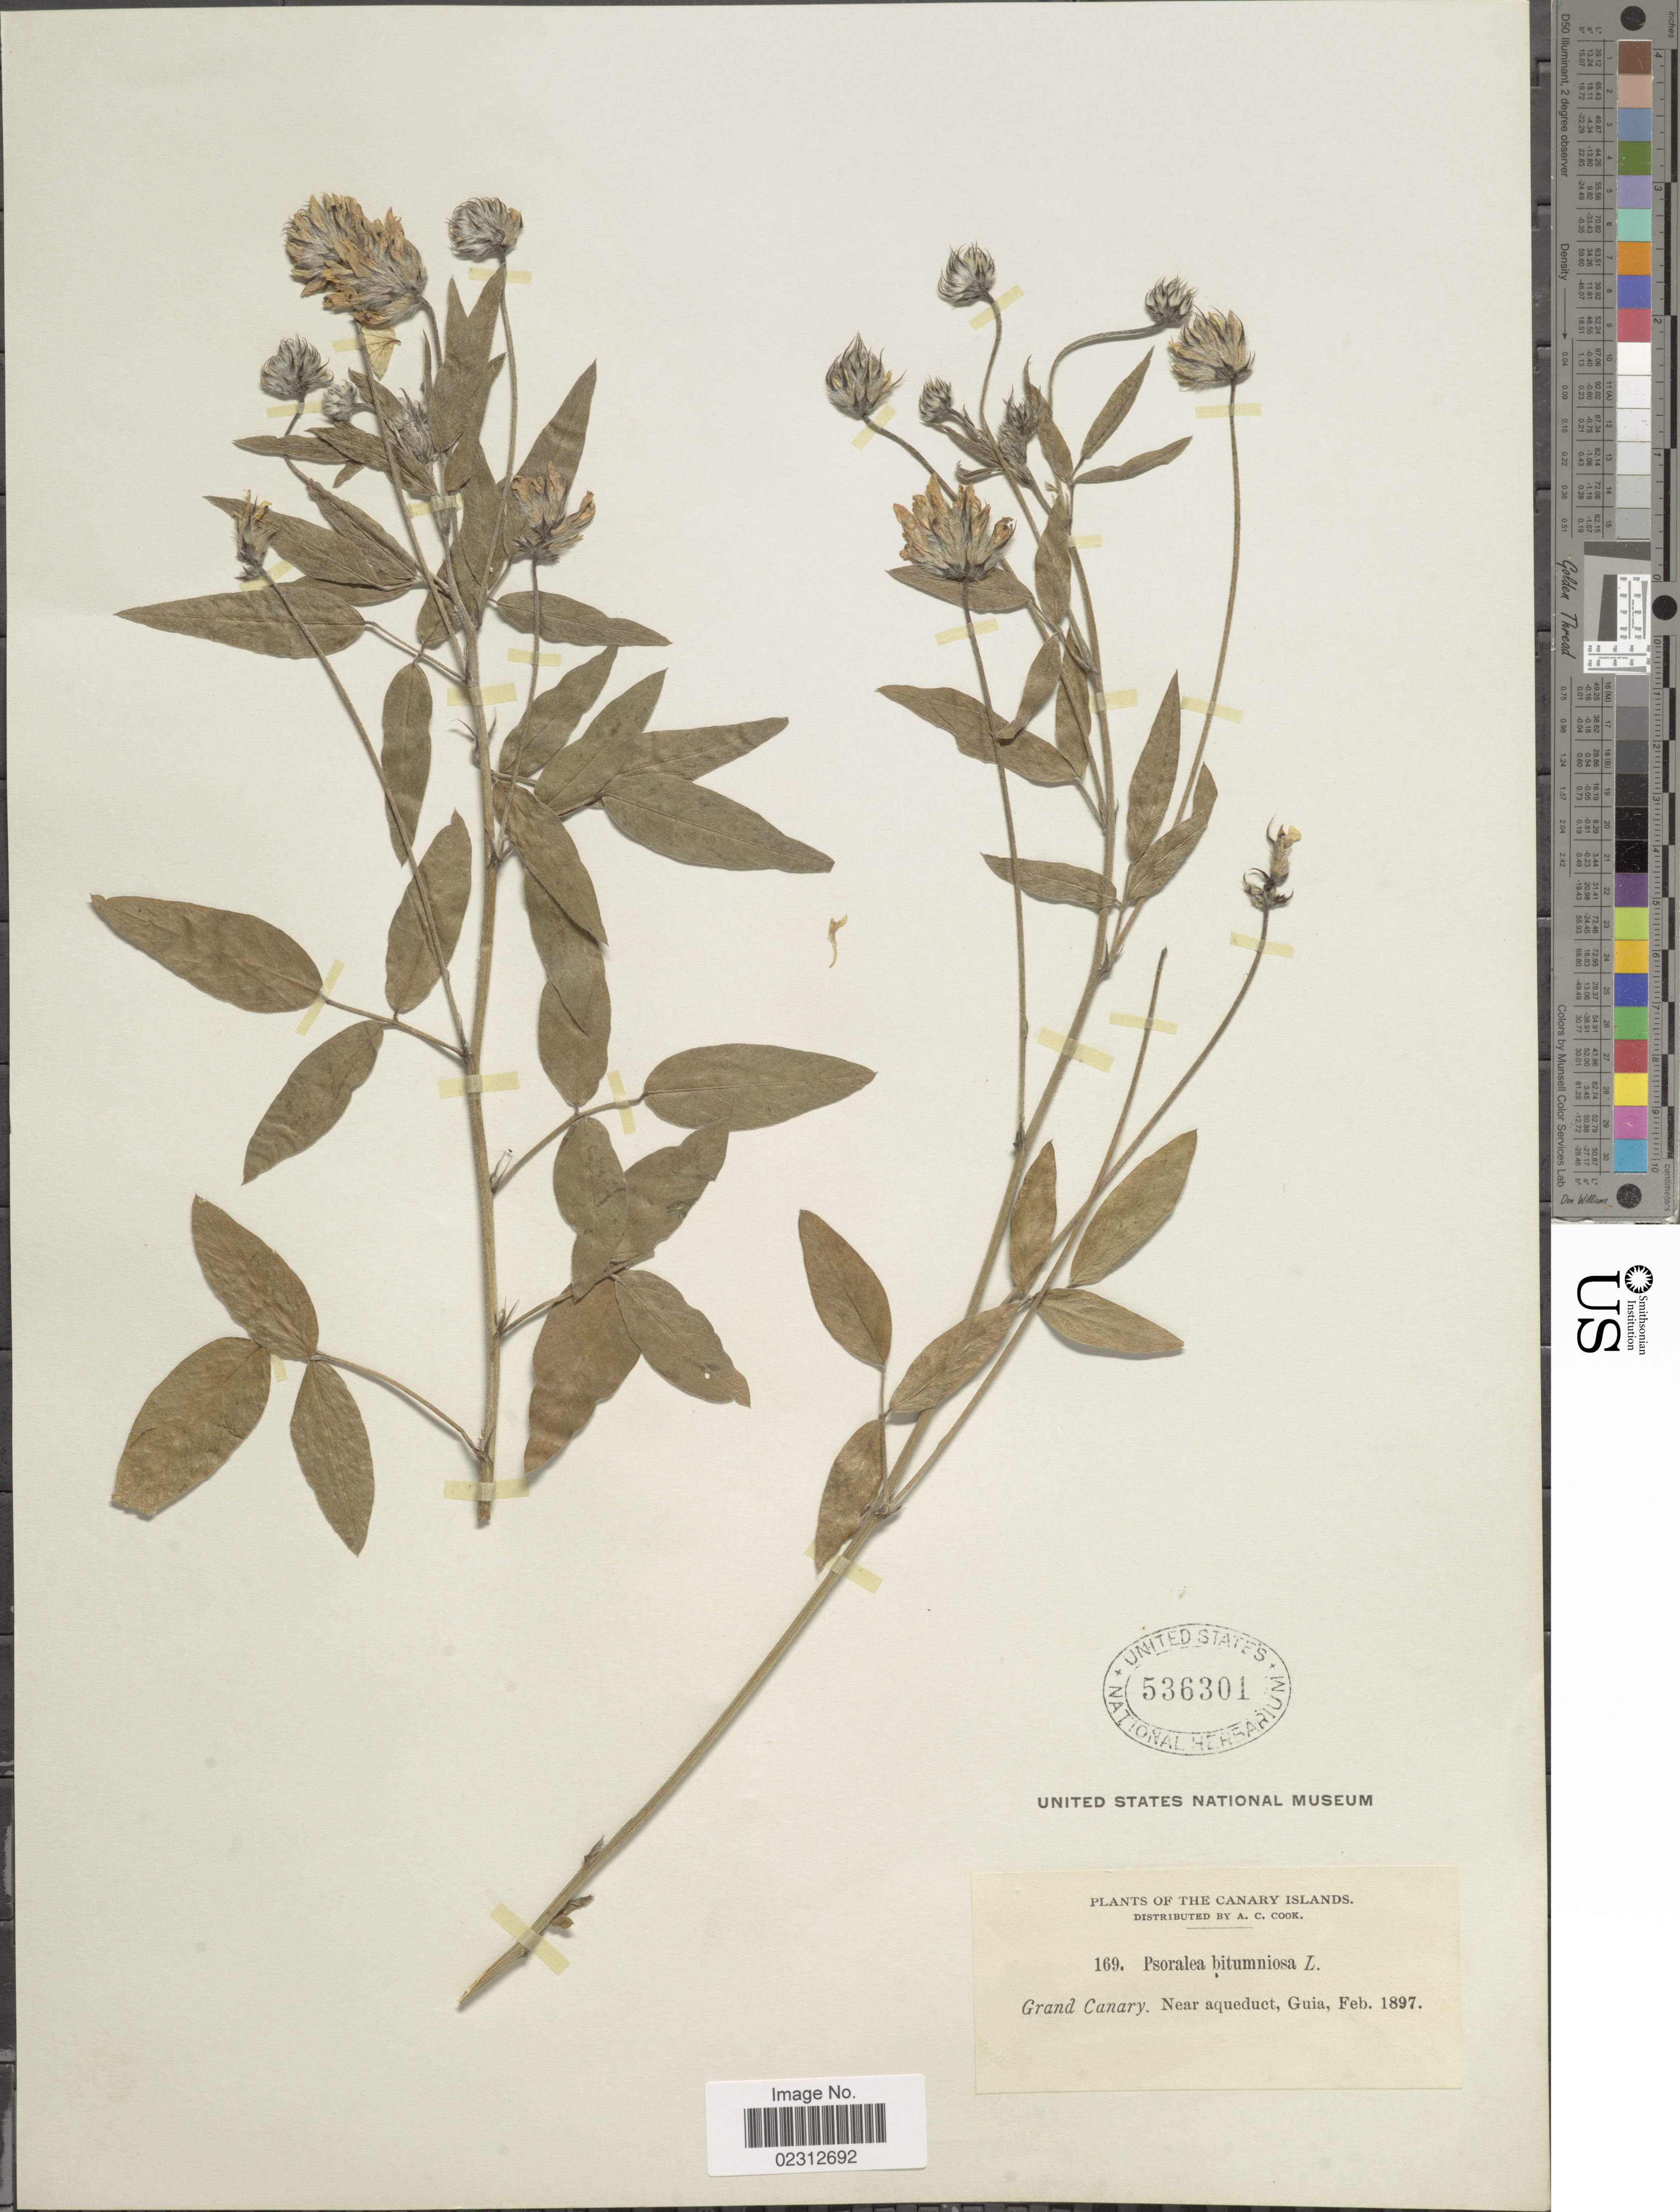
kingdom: Plantae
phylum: Tracheophyta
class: Magnoliopsida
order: Fabales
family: Fabaceae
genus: Bituminaria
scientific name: Bituminaria bituminosa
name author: (L.) C.H. Stirt.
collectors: Alice C. Cook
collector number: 169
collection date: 1897-02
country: Spain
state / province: Canarias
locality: Canary Islands, Grand Canary. Near aqueduct, Guia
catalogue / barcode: US 536301